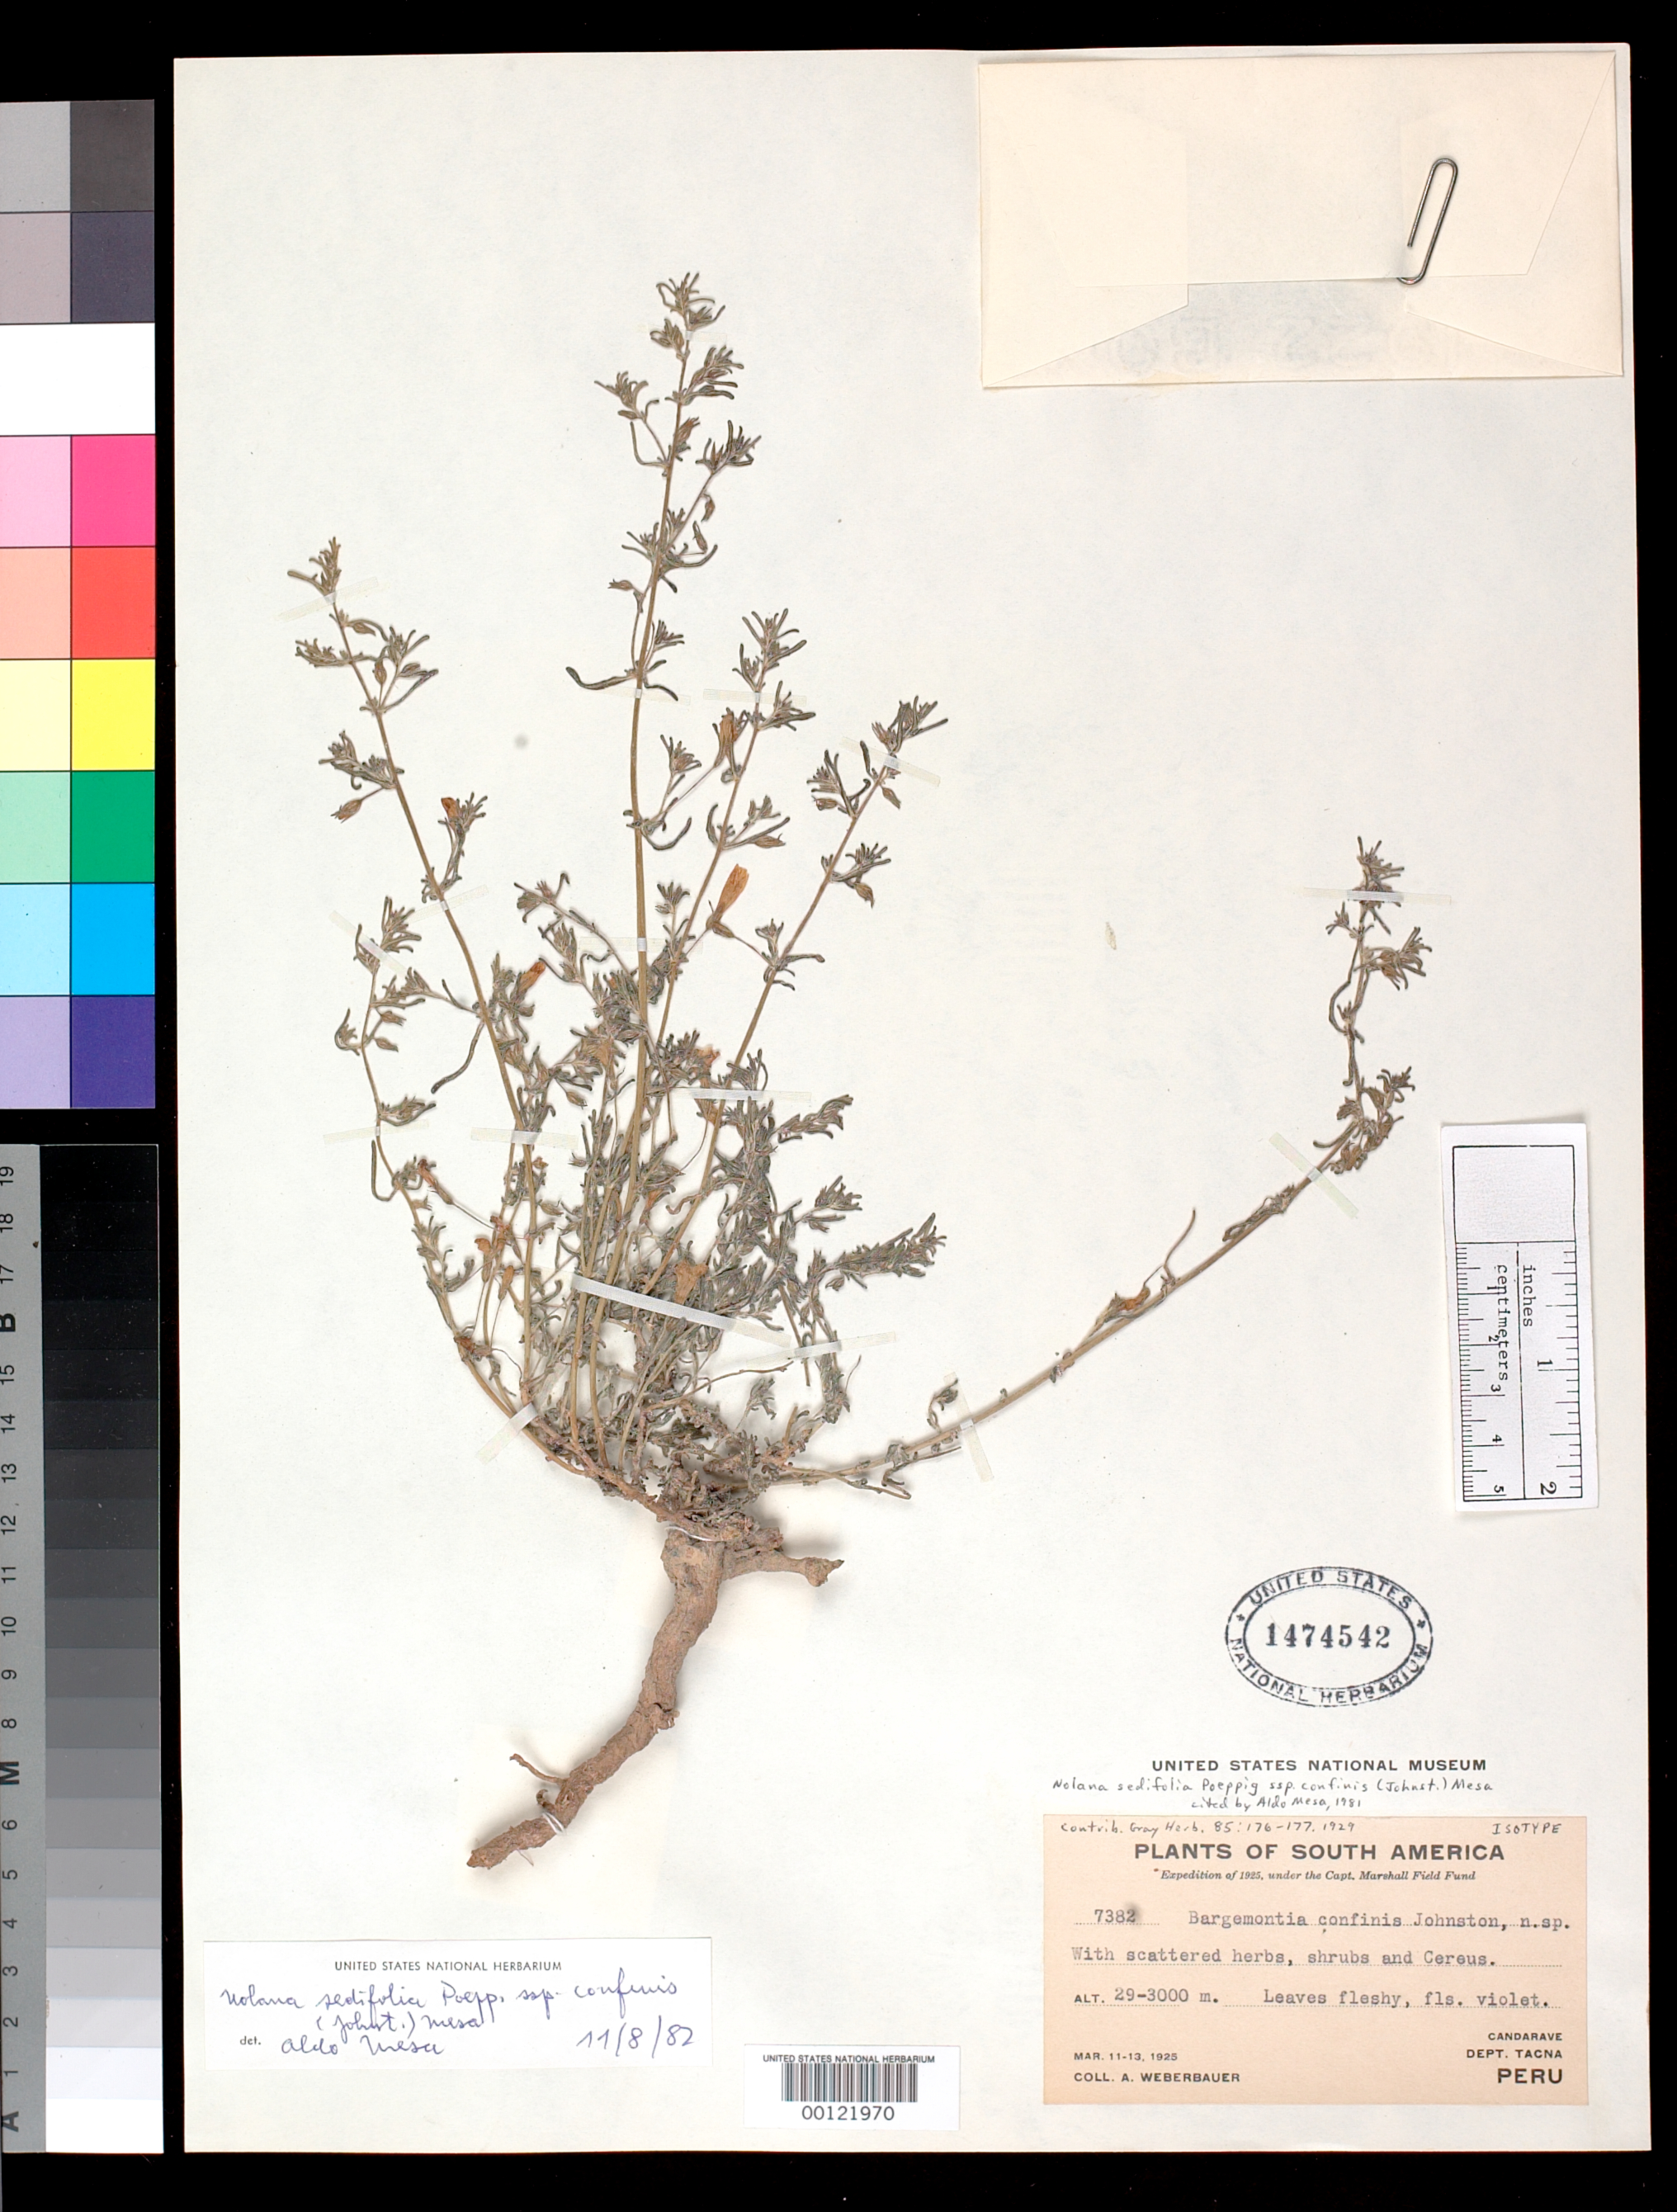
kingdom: Plantae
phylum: Tracheophyta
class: Magnoliopsida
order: Solanales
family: Solanaceae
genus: Bargemontia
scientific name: Bargemontia confinis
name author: I.M. Johnst.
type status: Isotype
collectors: A. Weberbauer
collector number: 7382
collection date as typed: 11 Mar 1925 to 13 Mar 1925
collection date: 1925-03-11/1925-03-13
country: Peru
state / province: Tacna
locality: Candarave.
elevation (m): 2950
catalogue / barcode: US 1474542